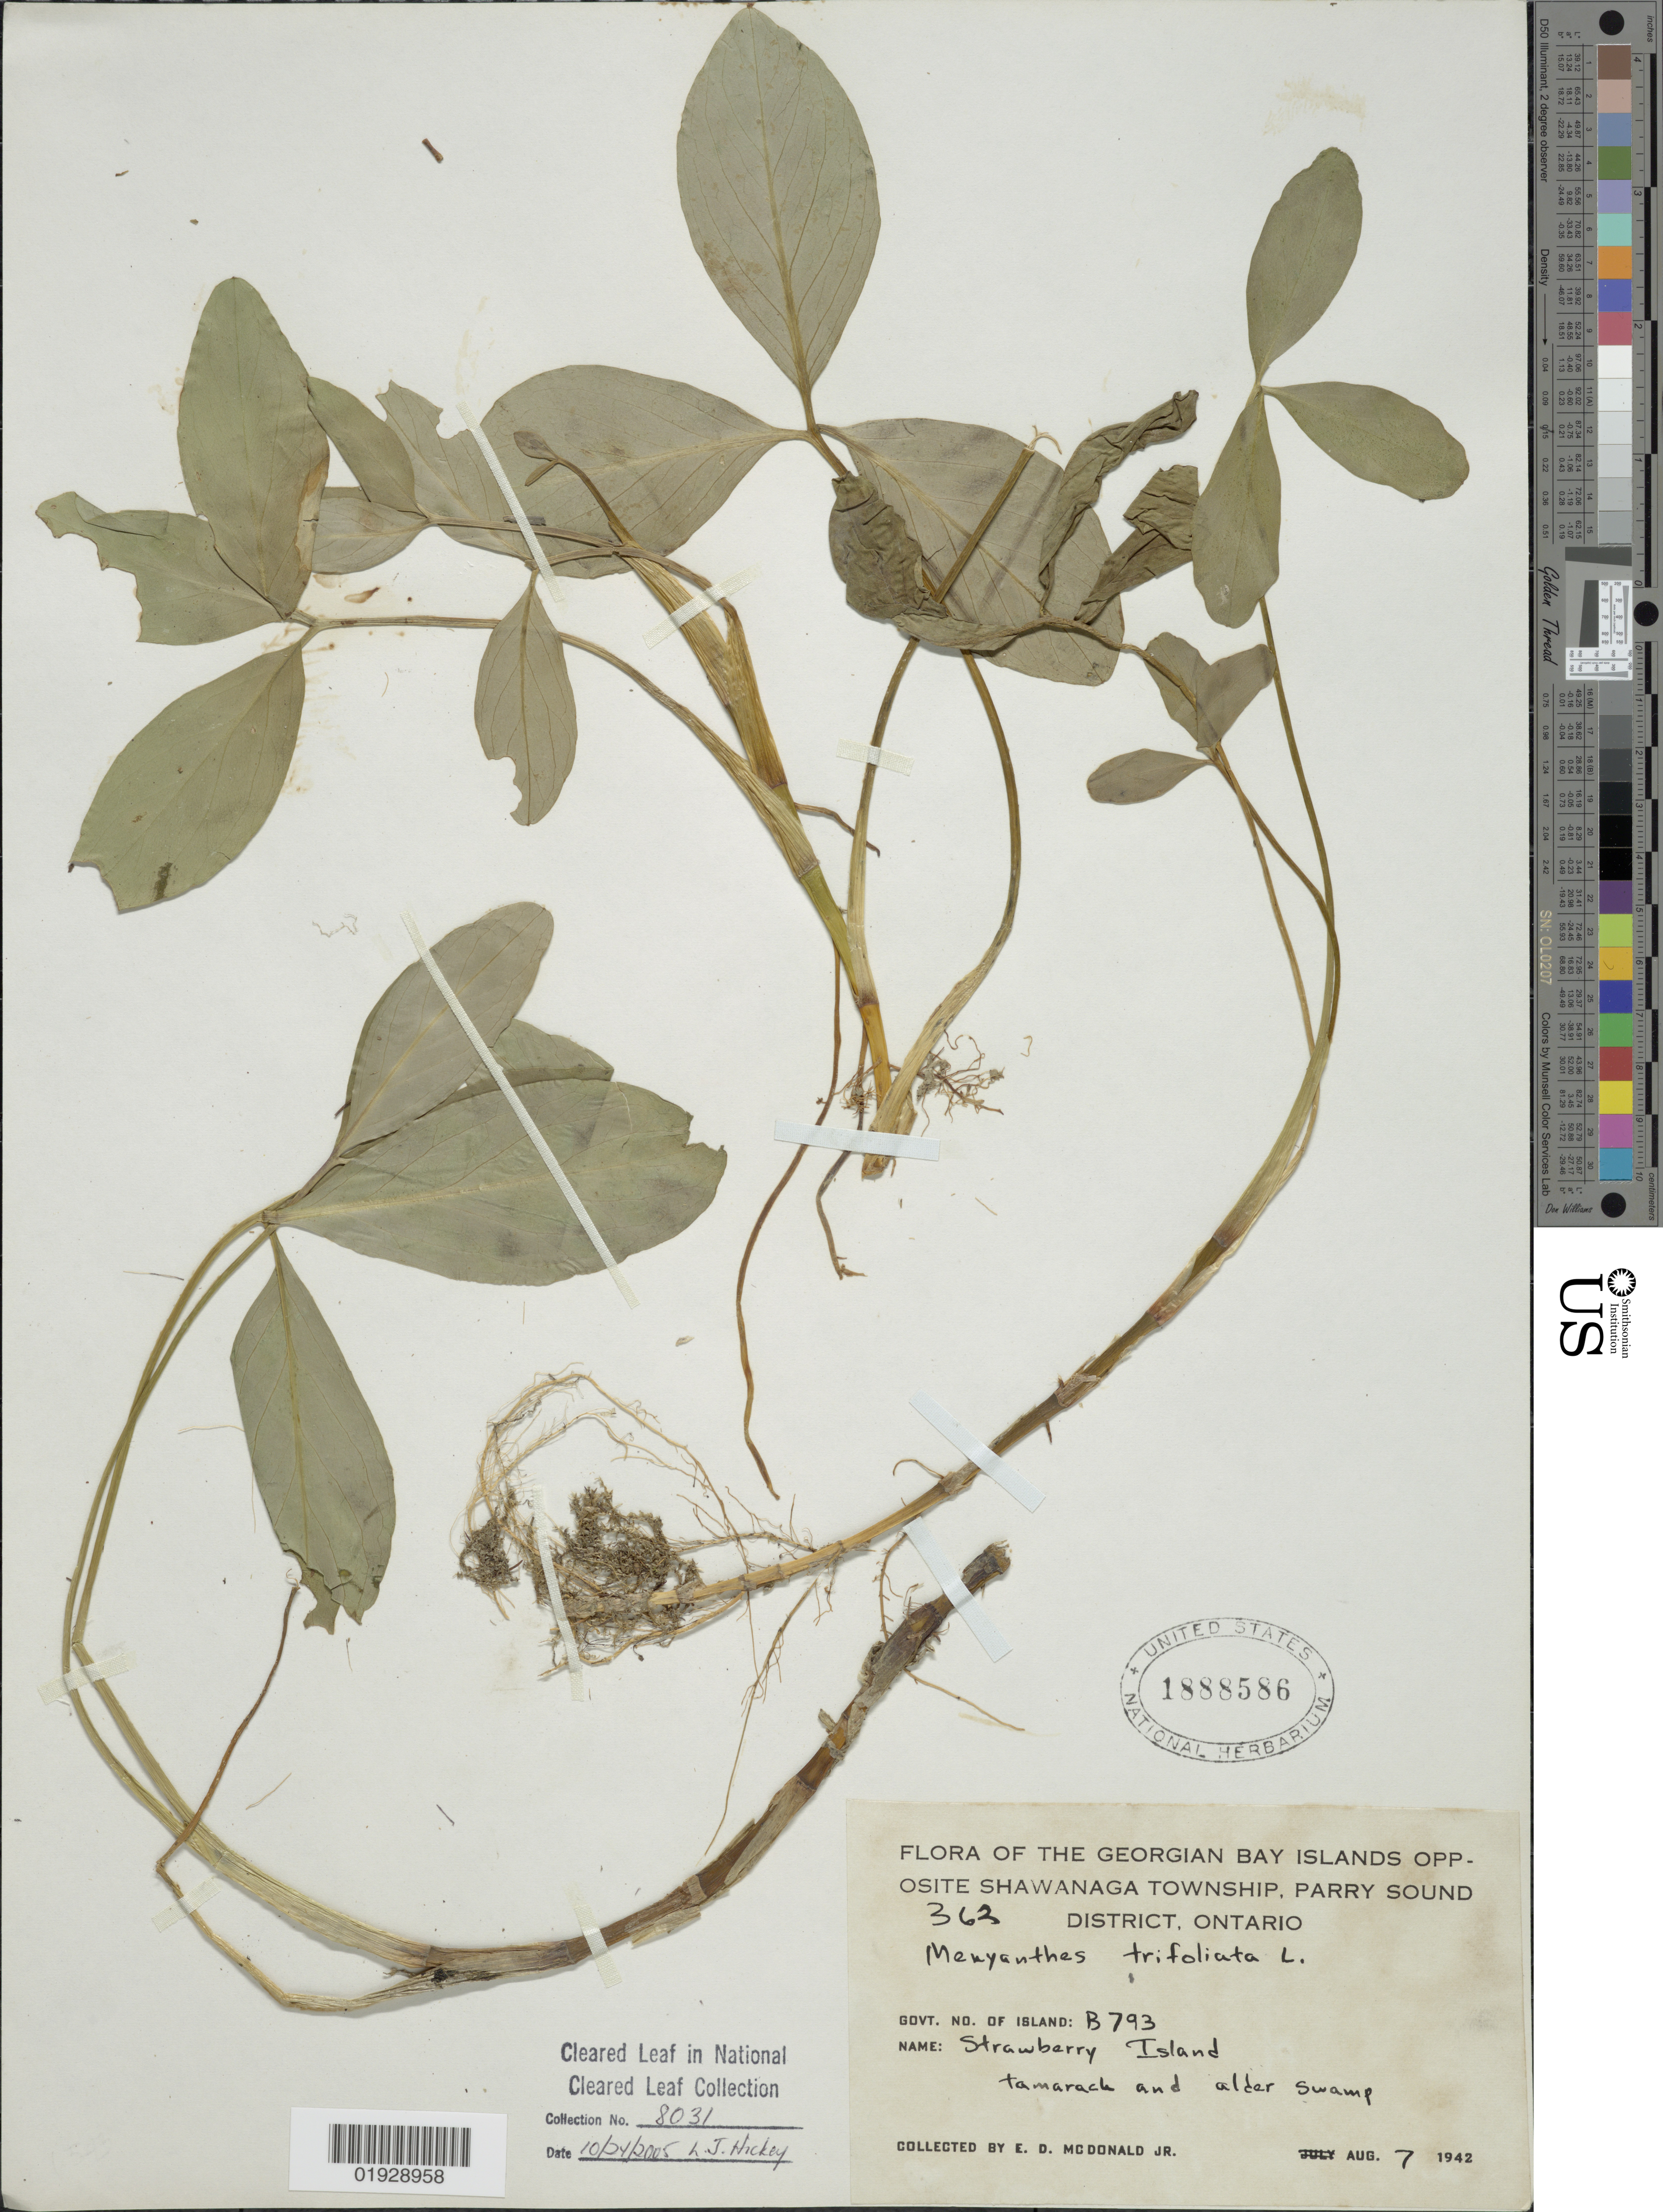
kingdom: Plantae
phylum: Tracheophyta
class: Magnoliopsida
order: Asterales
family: Menyanthaceae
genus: Menyanthes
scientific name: Menyanthes trifoliata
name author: L.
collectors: E. D. McDonald Jr.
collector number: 363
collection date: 1942-08-07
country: Canada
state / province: Ontario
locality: The Georgian Bay Islands Opposite Shawanaga Township, Parry Sound District, Govt. No. of Island: B793 [unsure placement], Strawberry Island.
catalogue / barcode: US 1888586